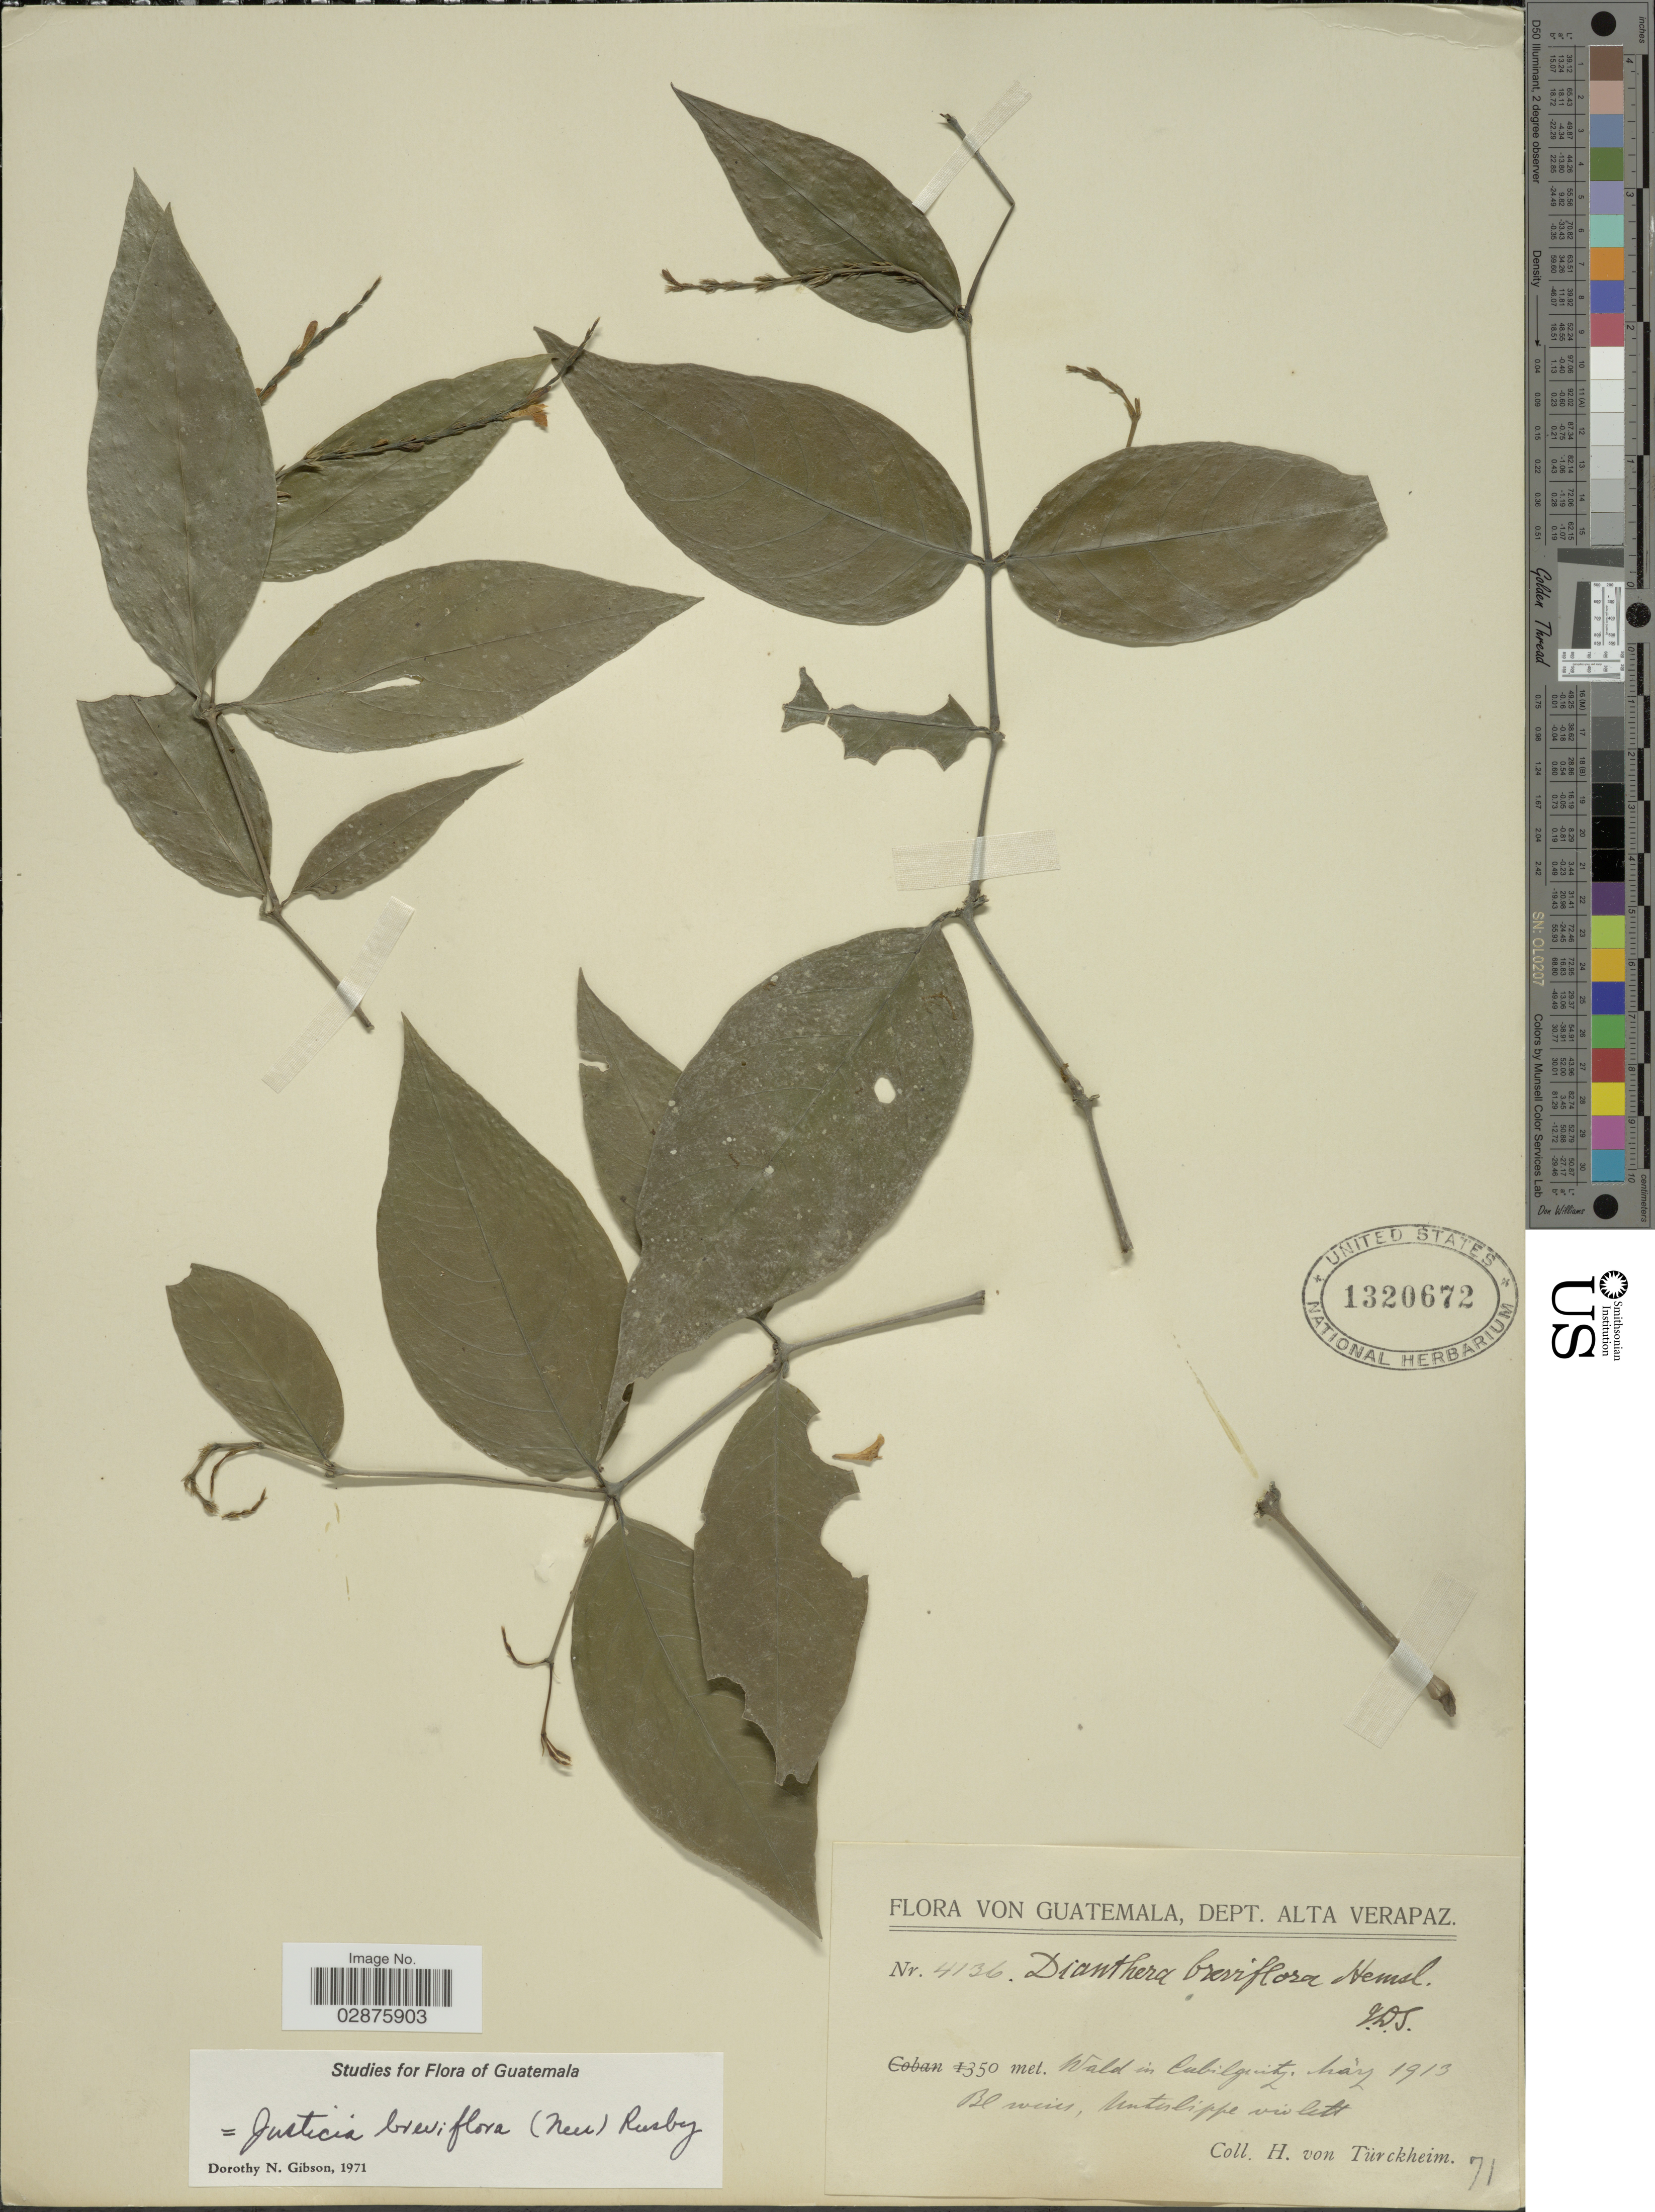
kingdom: Plantae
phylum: Tracheophyta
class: Magnoliopsida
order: Lamiales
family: Acanthaceae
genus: Justicia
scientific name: Justicia breviflora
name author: (Nees) Rusby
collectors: H. von Türckheim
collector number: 4136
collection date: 1913-03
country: Guatemala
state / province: Alta Verapaz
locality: Dept. Alta Verapaz, Wald in Cubilquitz.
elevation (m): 350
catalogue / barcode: US 1320672